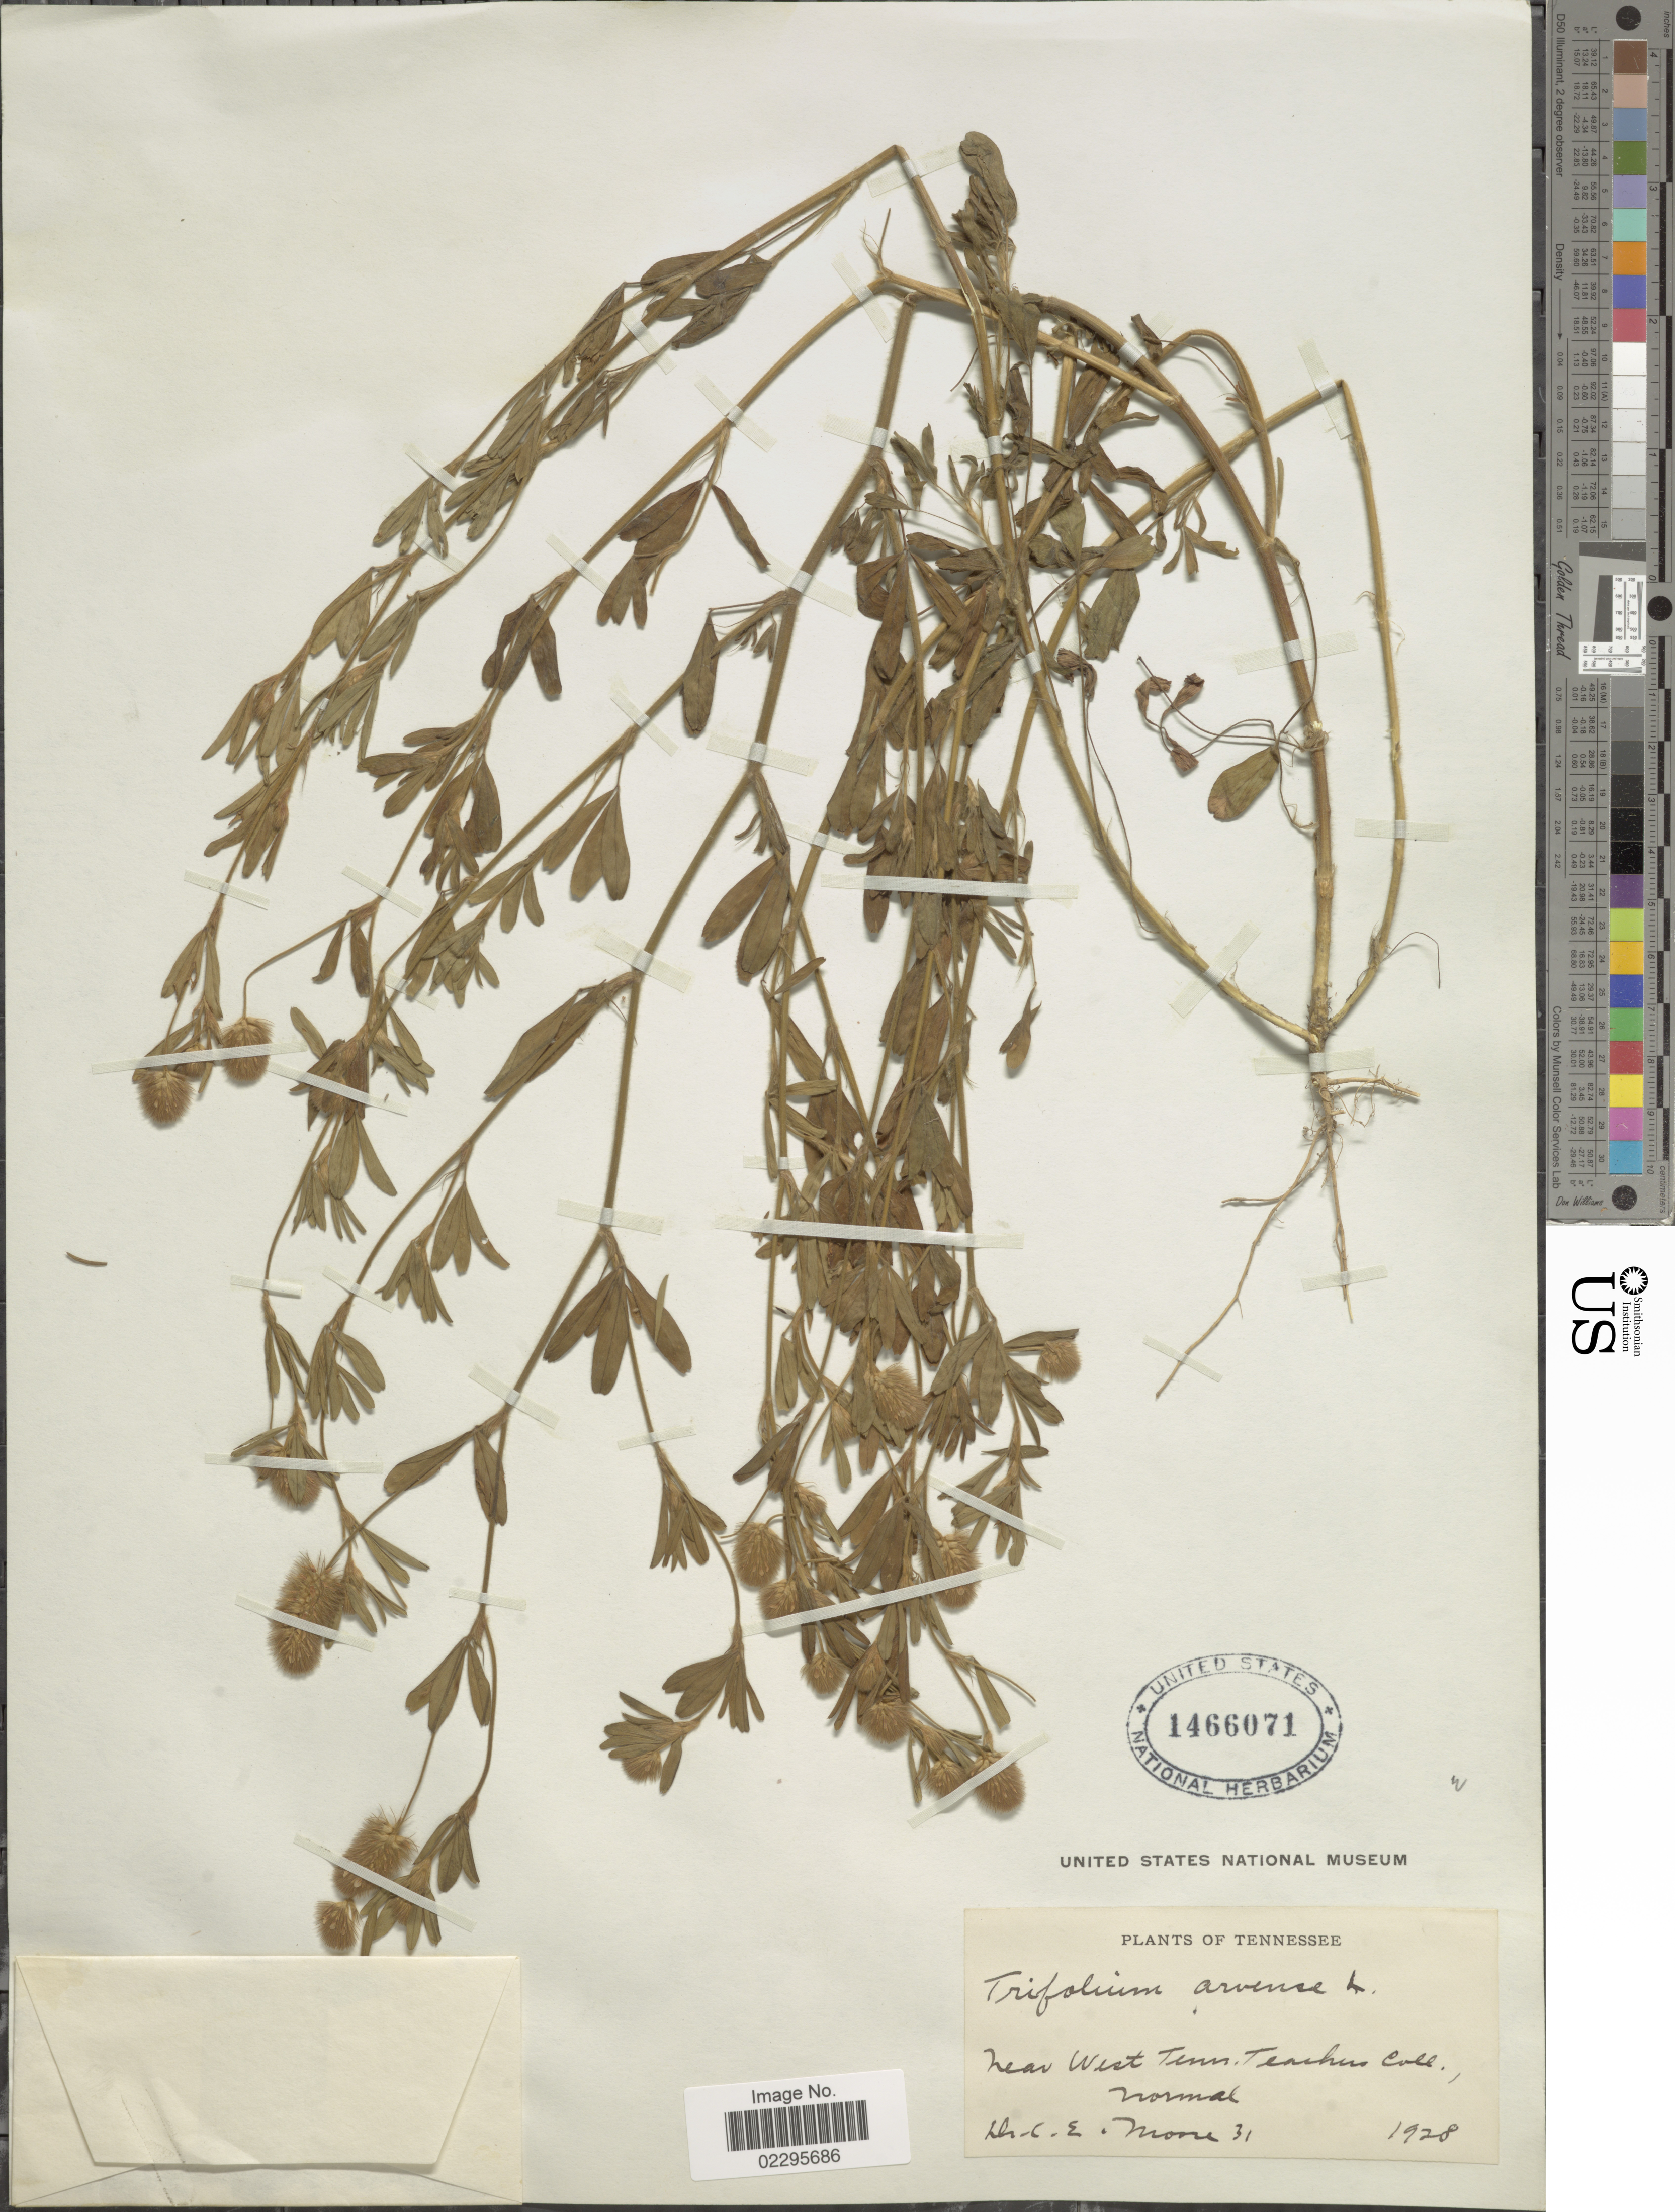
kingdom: Plantae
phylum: Tracheophyta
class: Magnoliopsida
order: Fabales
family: Fabaceae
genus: Trifolium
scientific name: Trifolium arvense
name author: L.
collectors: C. Moore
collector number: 31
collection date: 1928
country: United States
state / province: Tennessee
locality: Near west Tenn. Teachers Coll., Normal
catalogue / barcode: US 1466071